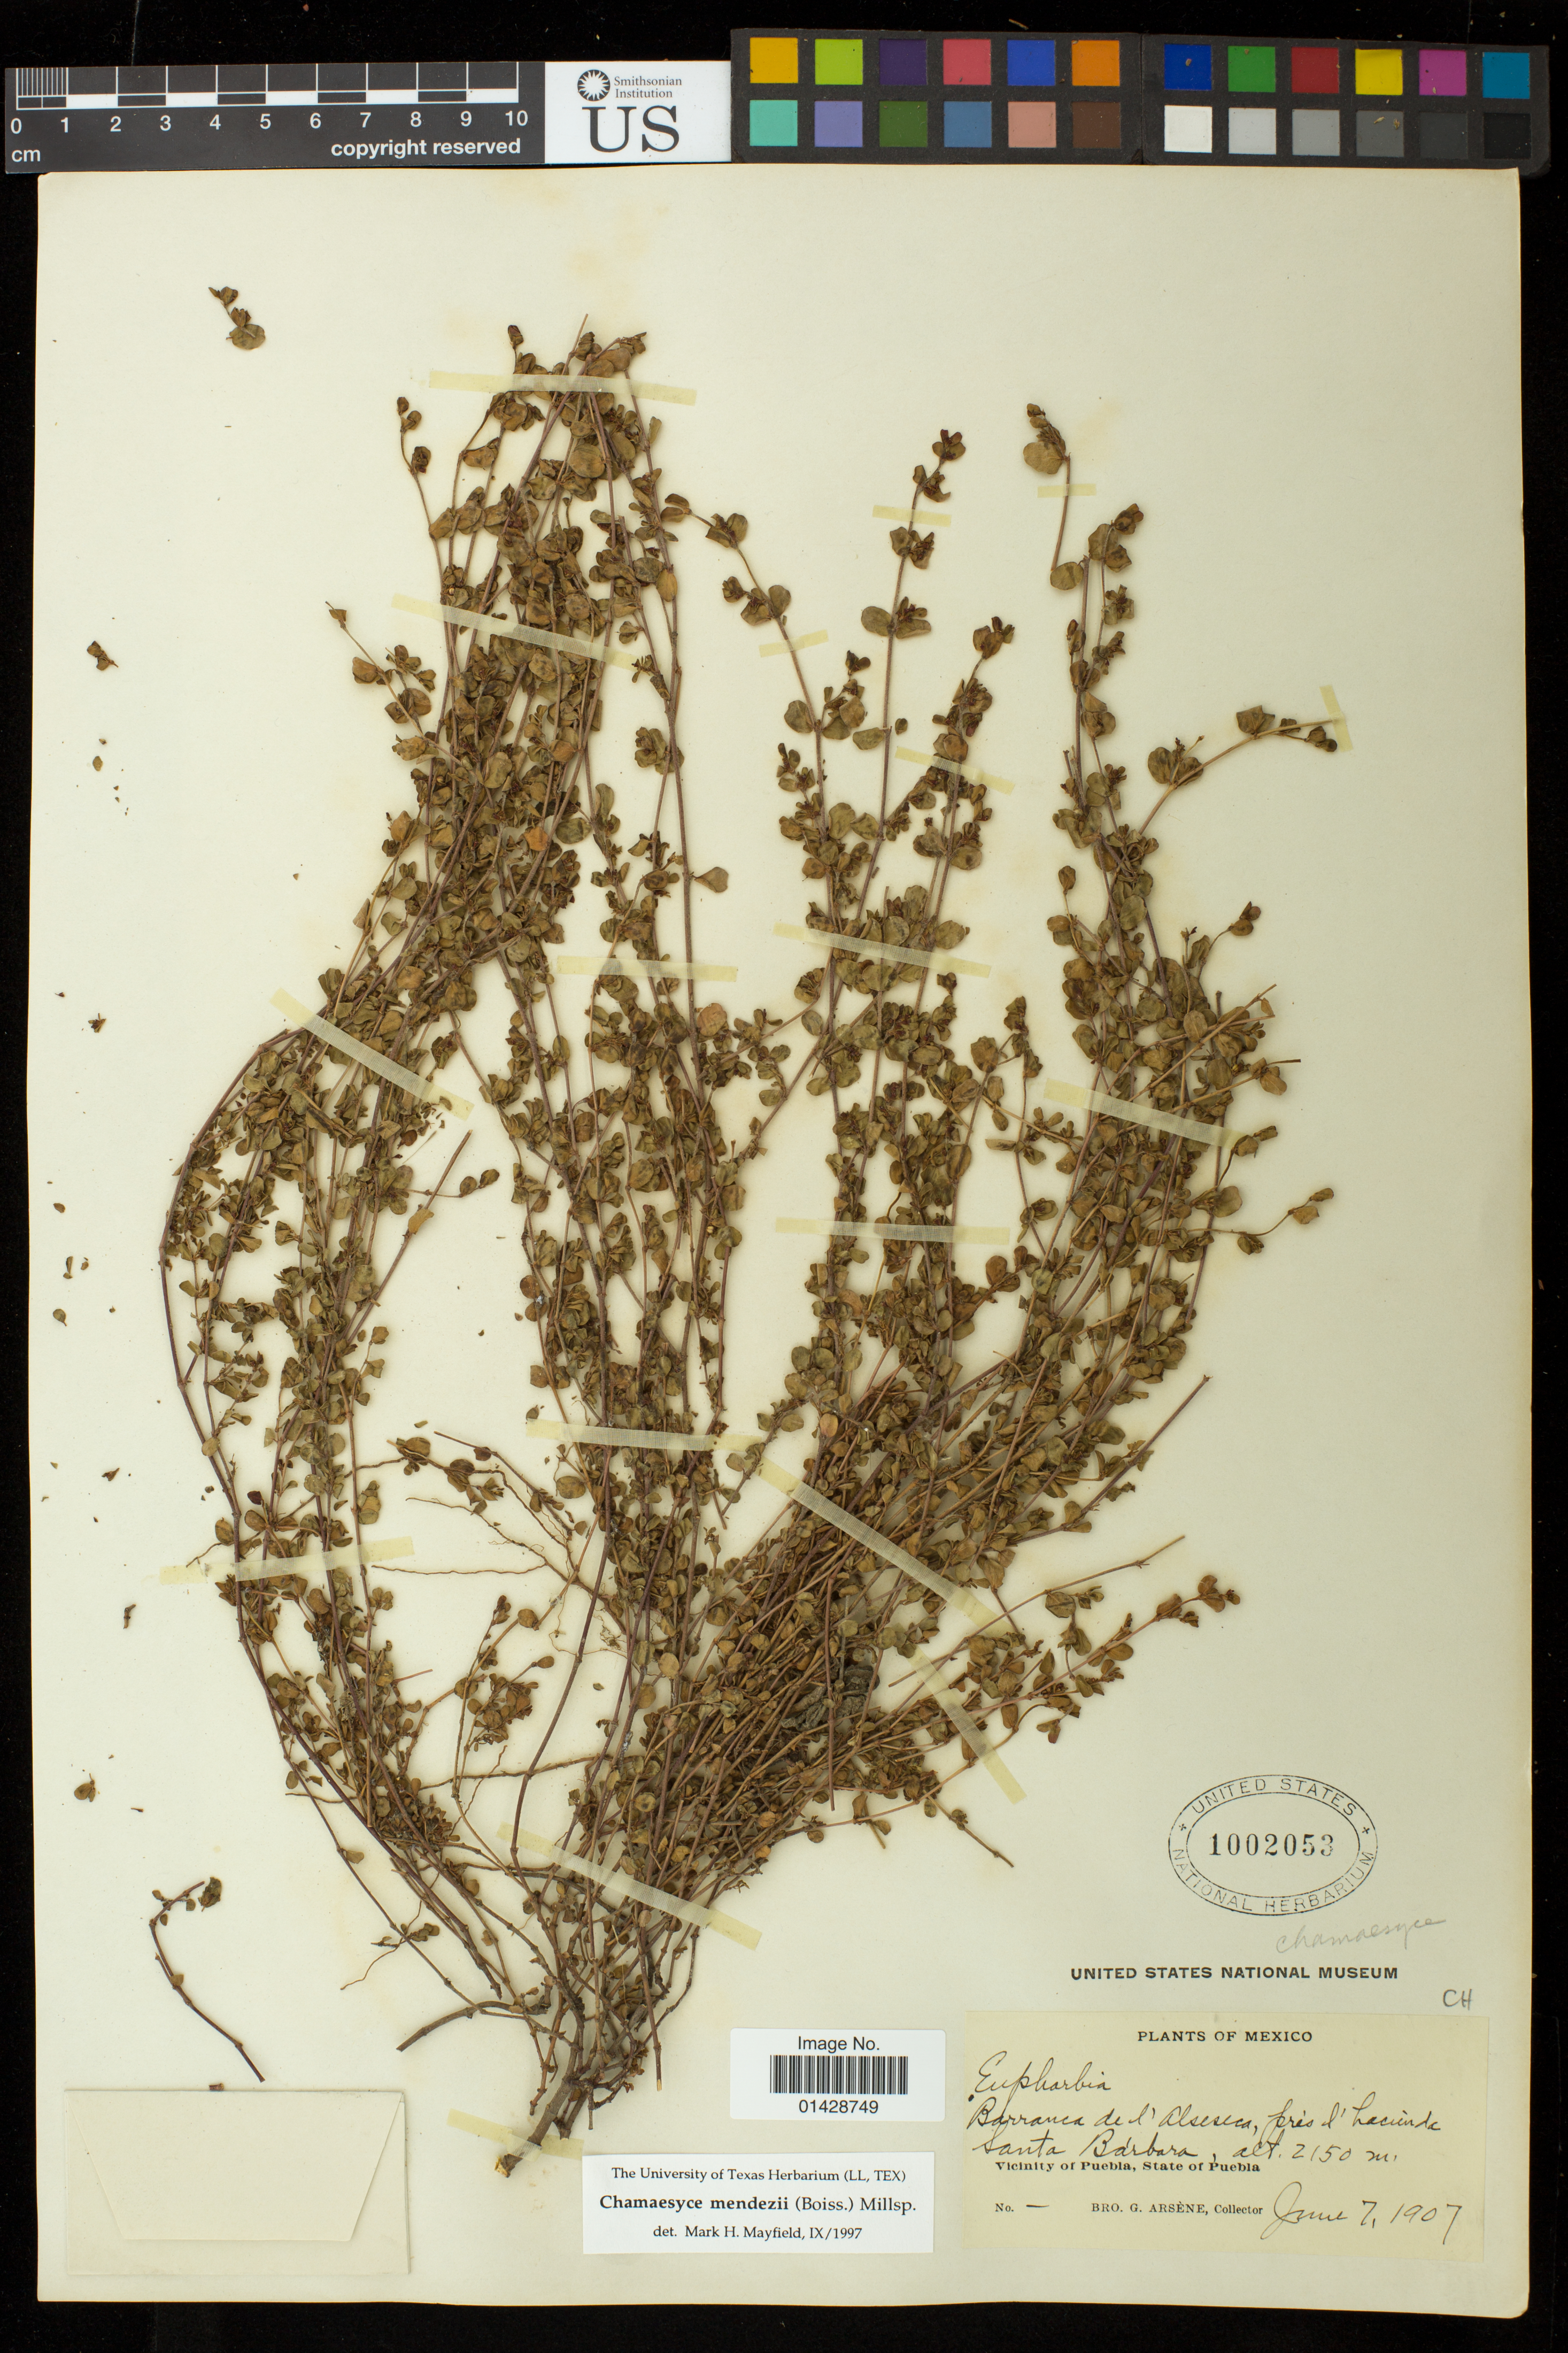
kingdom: Plantae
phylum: Tracheophyta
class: Magnoliopsida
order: Malpighiales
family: Euphorbiaceae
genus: Euphorbia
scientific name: Euphorbia mendezii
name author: Boiss.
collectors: Bro. G. Arsène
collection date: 1907-06-07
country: Mexico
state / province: Puebla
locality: Santa Barbara; Vicinity of Puebla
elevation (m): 2150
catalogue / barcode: US 1002053